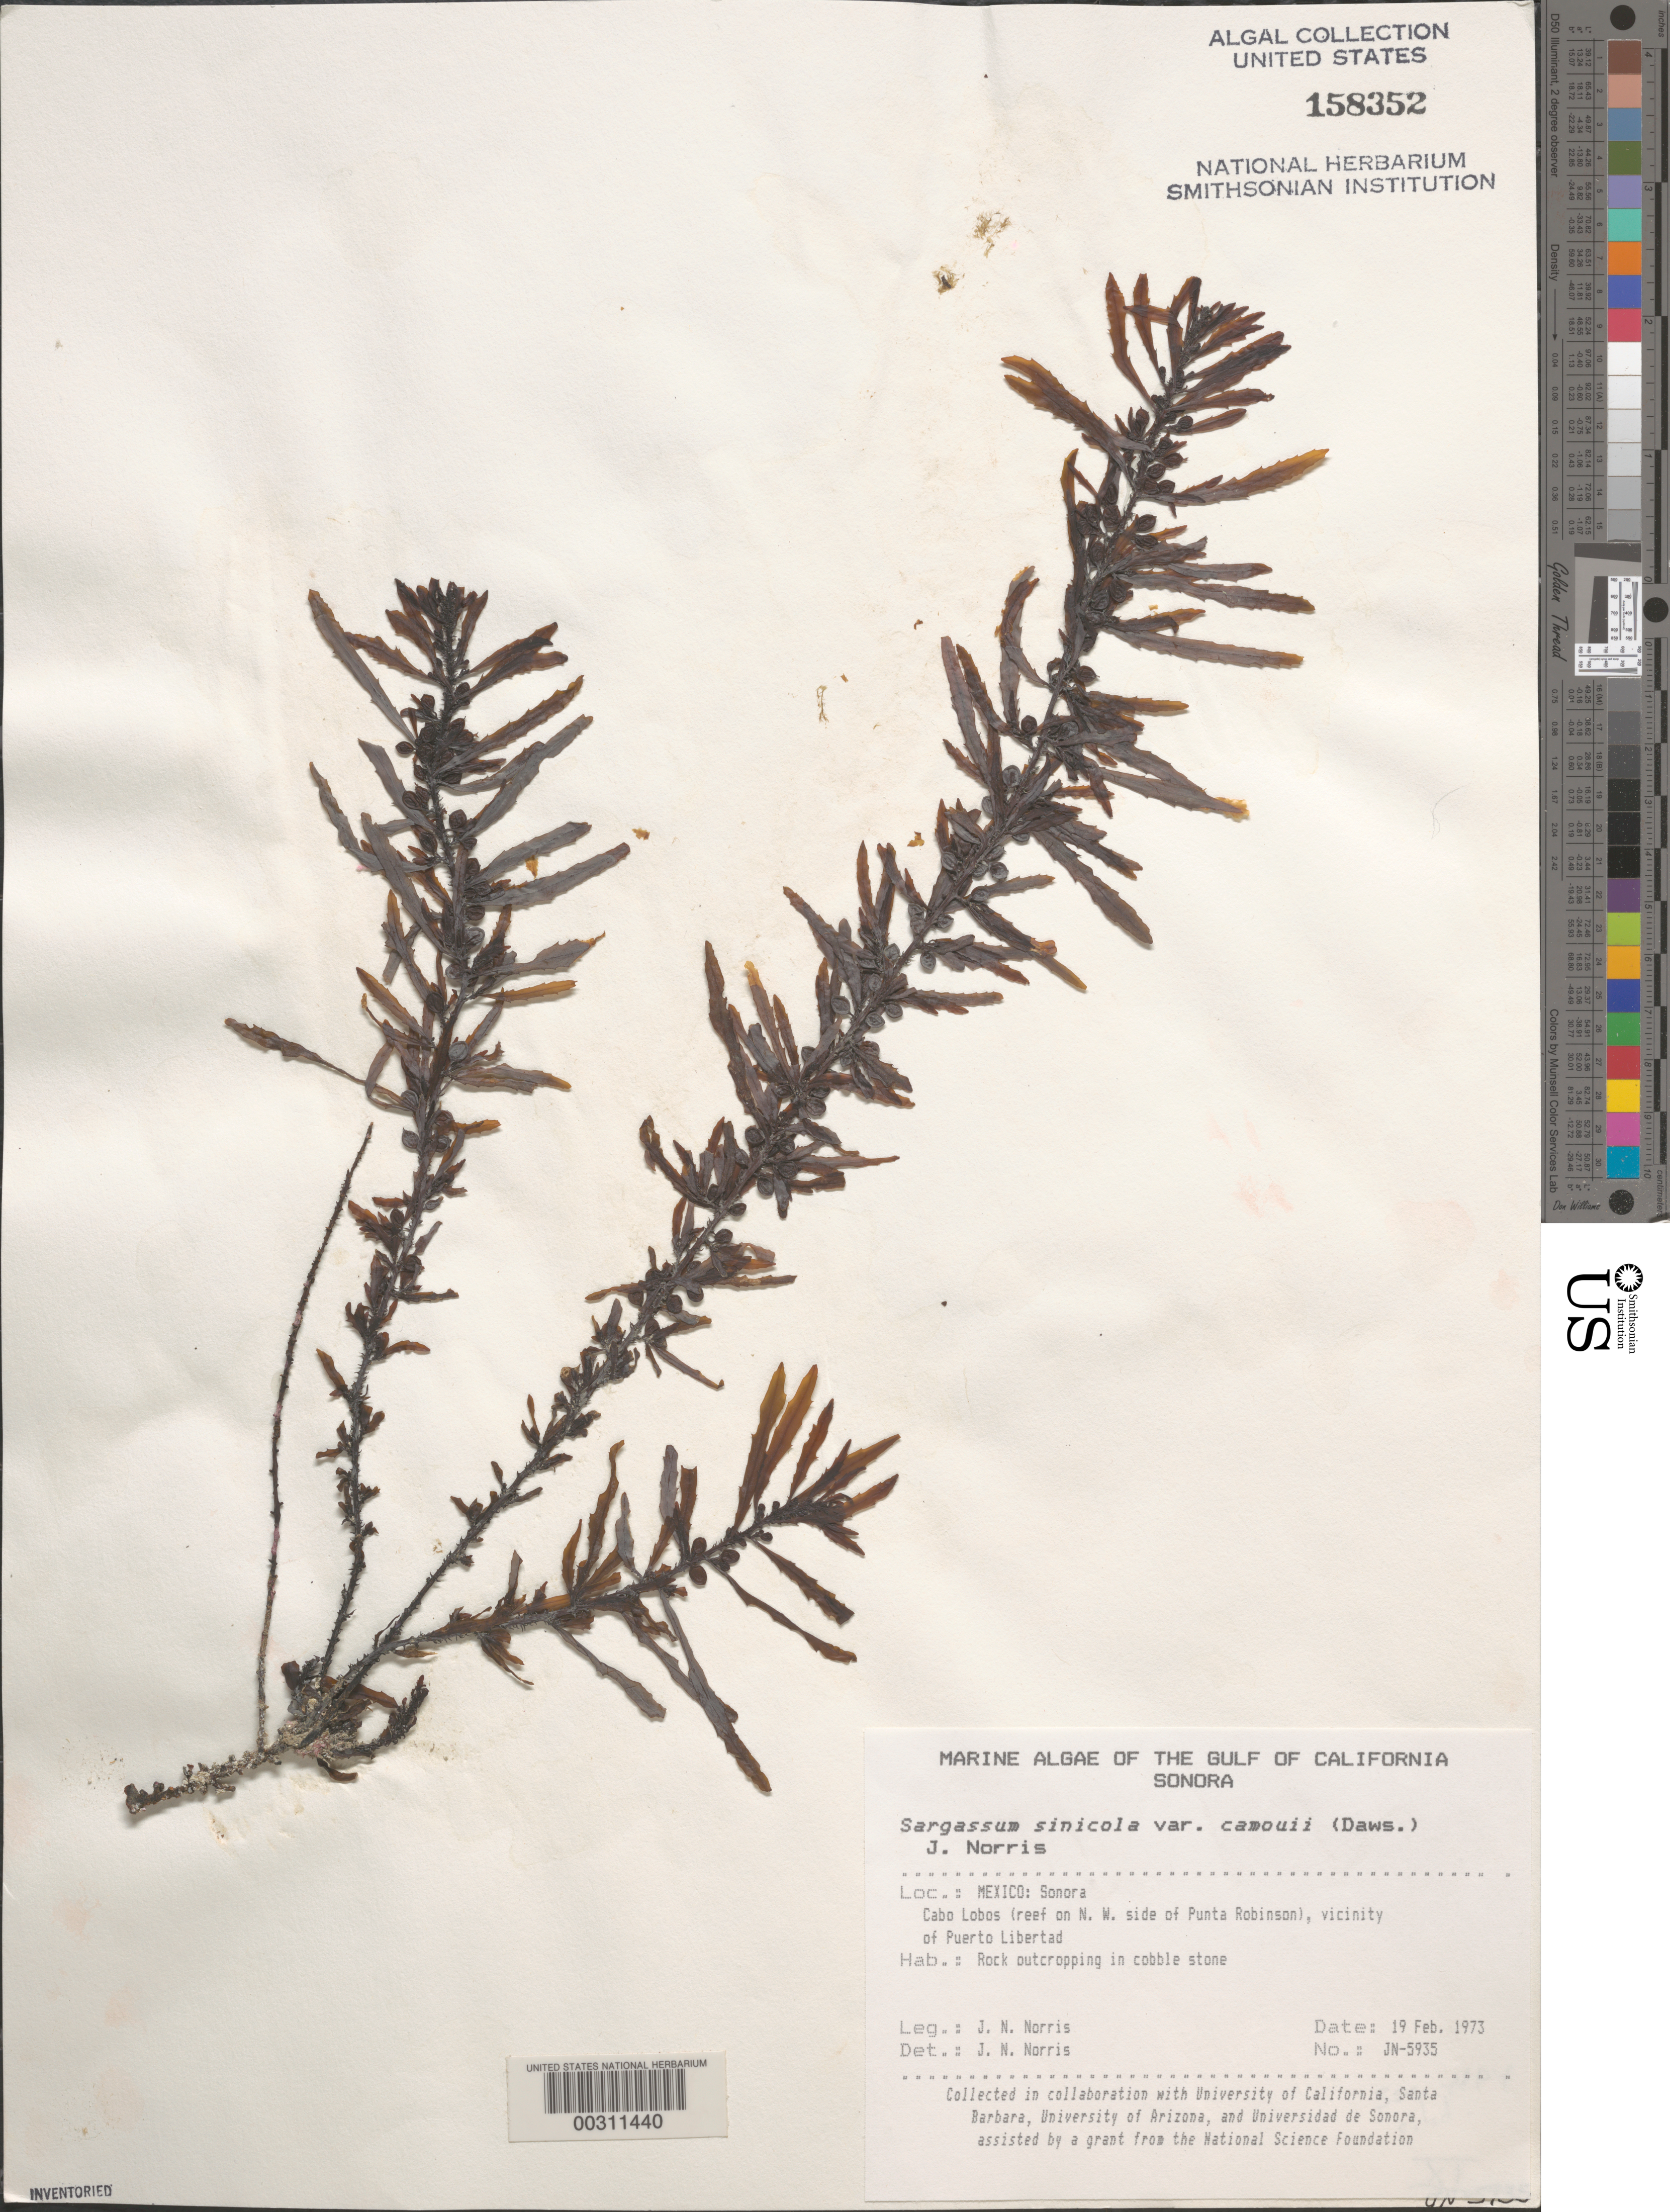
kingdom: Chromista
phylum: Ochrophyta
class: Phaeophyceae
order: Fucales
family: Sargassaceae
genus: Sargassum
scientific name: Sargassum sinicola var. camouii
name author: (E.Y. Dawson) J.N. Norris & Yensen in McCourt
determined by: Norris, James N.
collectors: J. N. Norris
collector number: JN-5935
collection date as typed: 19 Feb 1973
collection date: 1973-02-19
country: Mexico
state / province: Sonora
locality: Cabo Lobos, northwest Punta Robinson, Puerto Libertad area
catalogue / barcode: US 158352